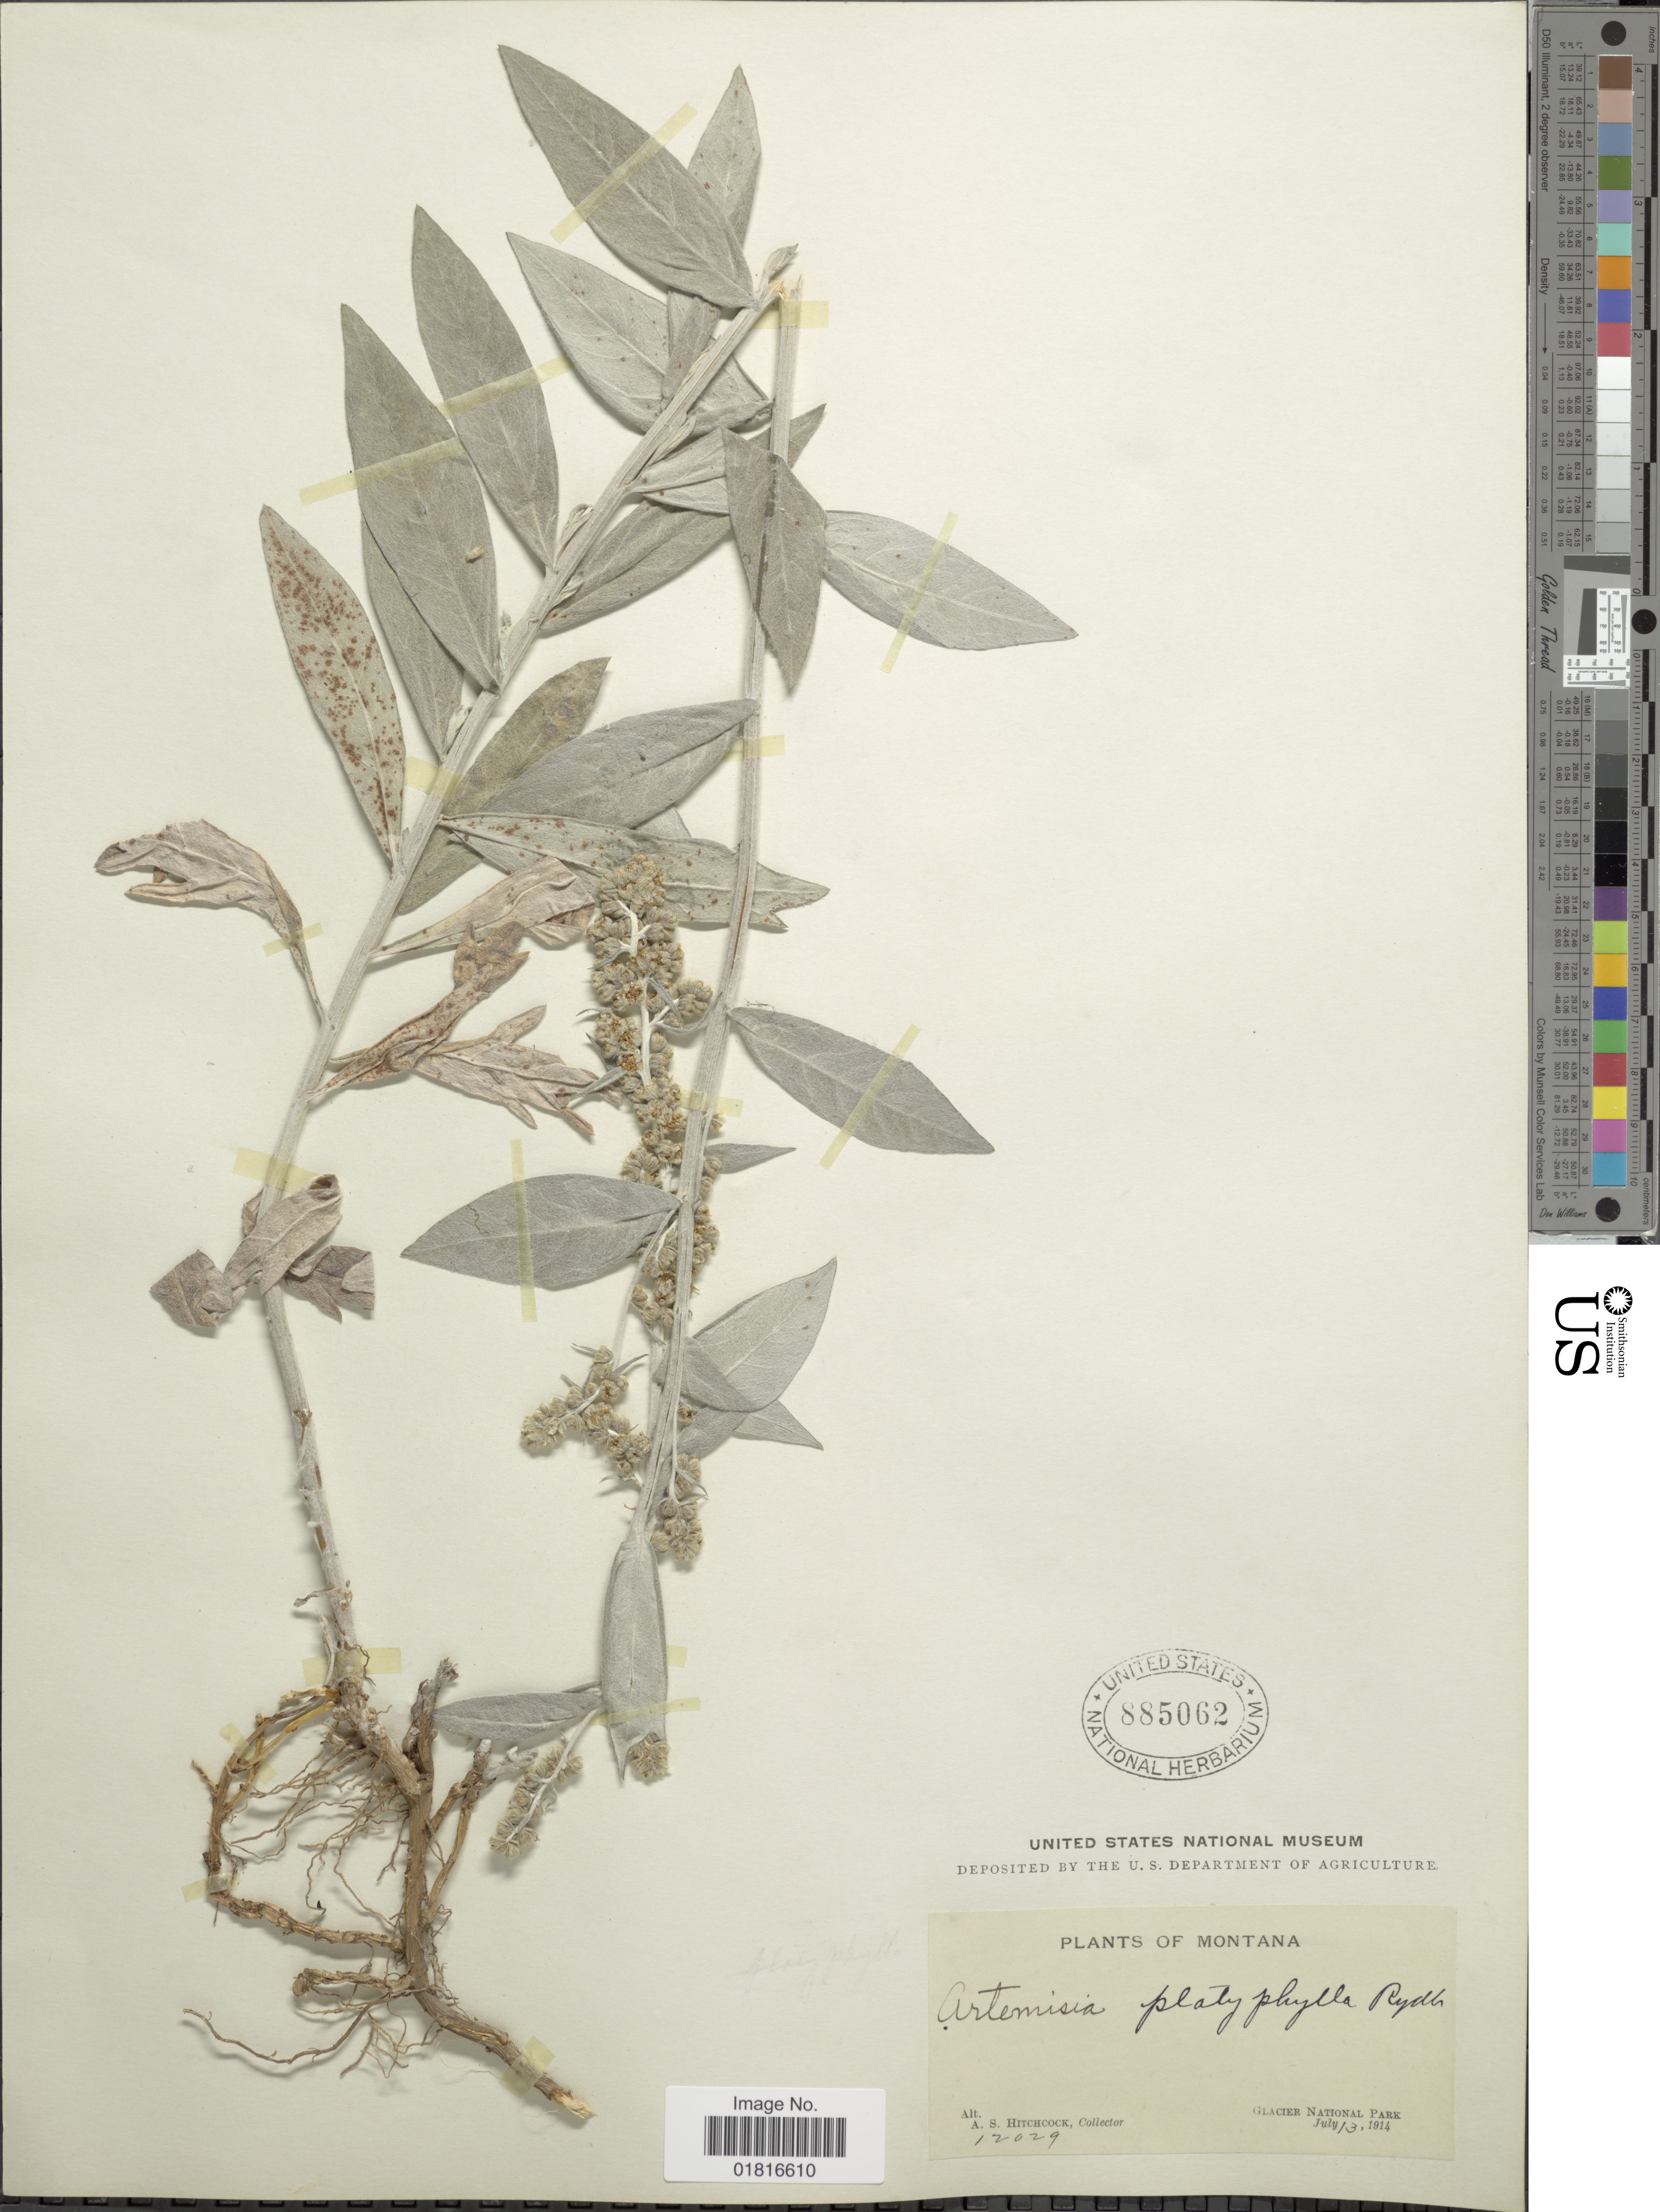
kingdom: Plantae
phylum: Tracheophyta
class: Magnoliopsida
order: Asterales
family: Asteraceae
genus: Artemisia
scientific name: Artemisia platyphylla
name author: Rydb.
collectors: A. S. Hitchcock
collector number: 12029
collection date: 1914-07-13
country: United States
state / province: Montana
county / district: Flathead / Glacier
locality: Glacier National Park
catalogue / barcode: US 885062